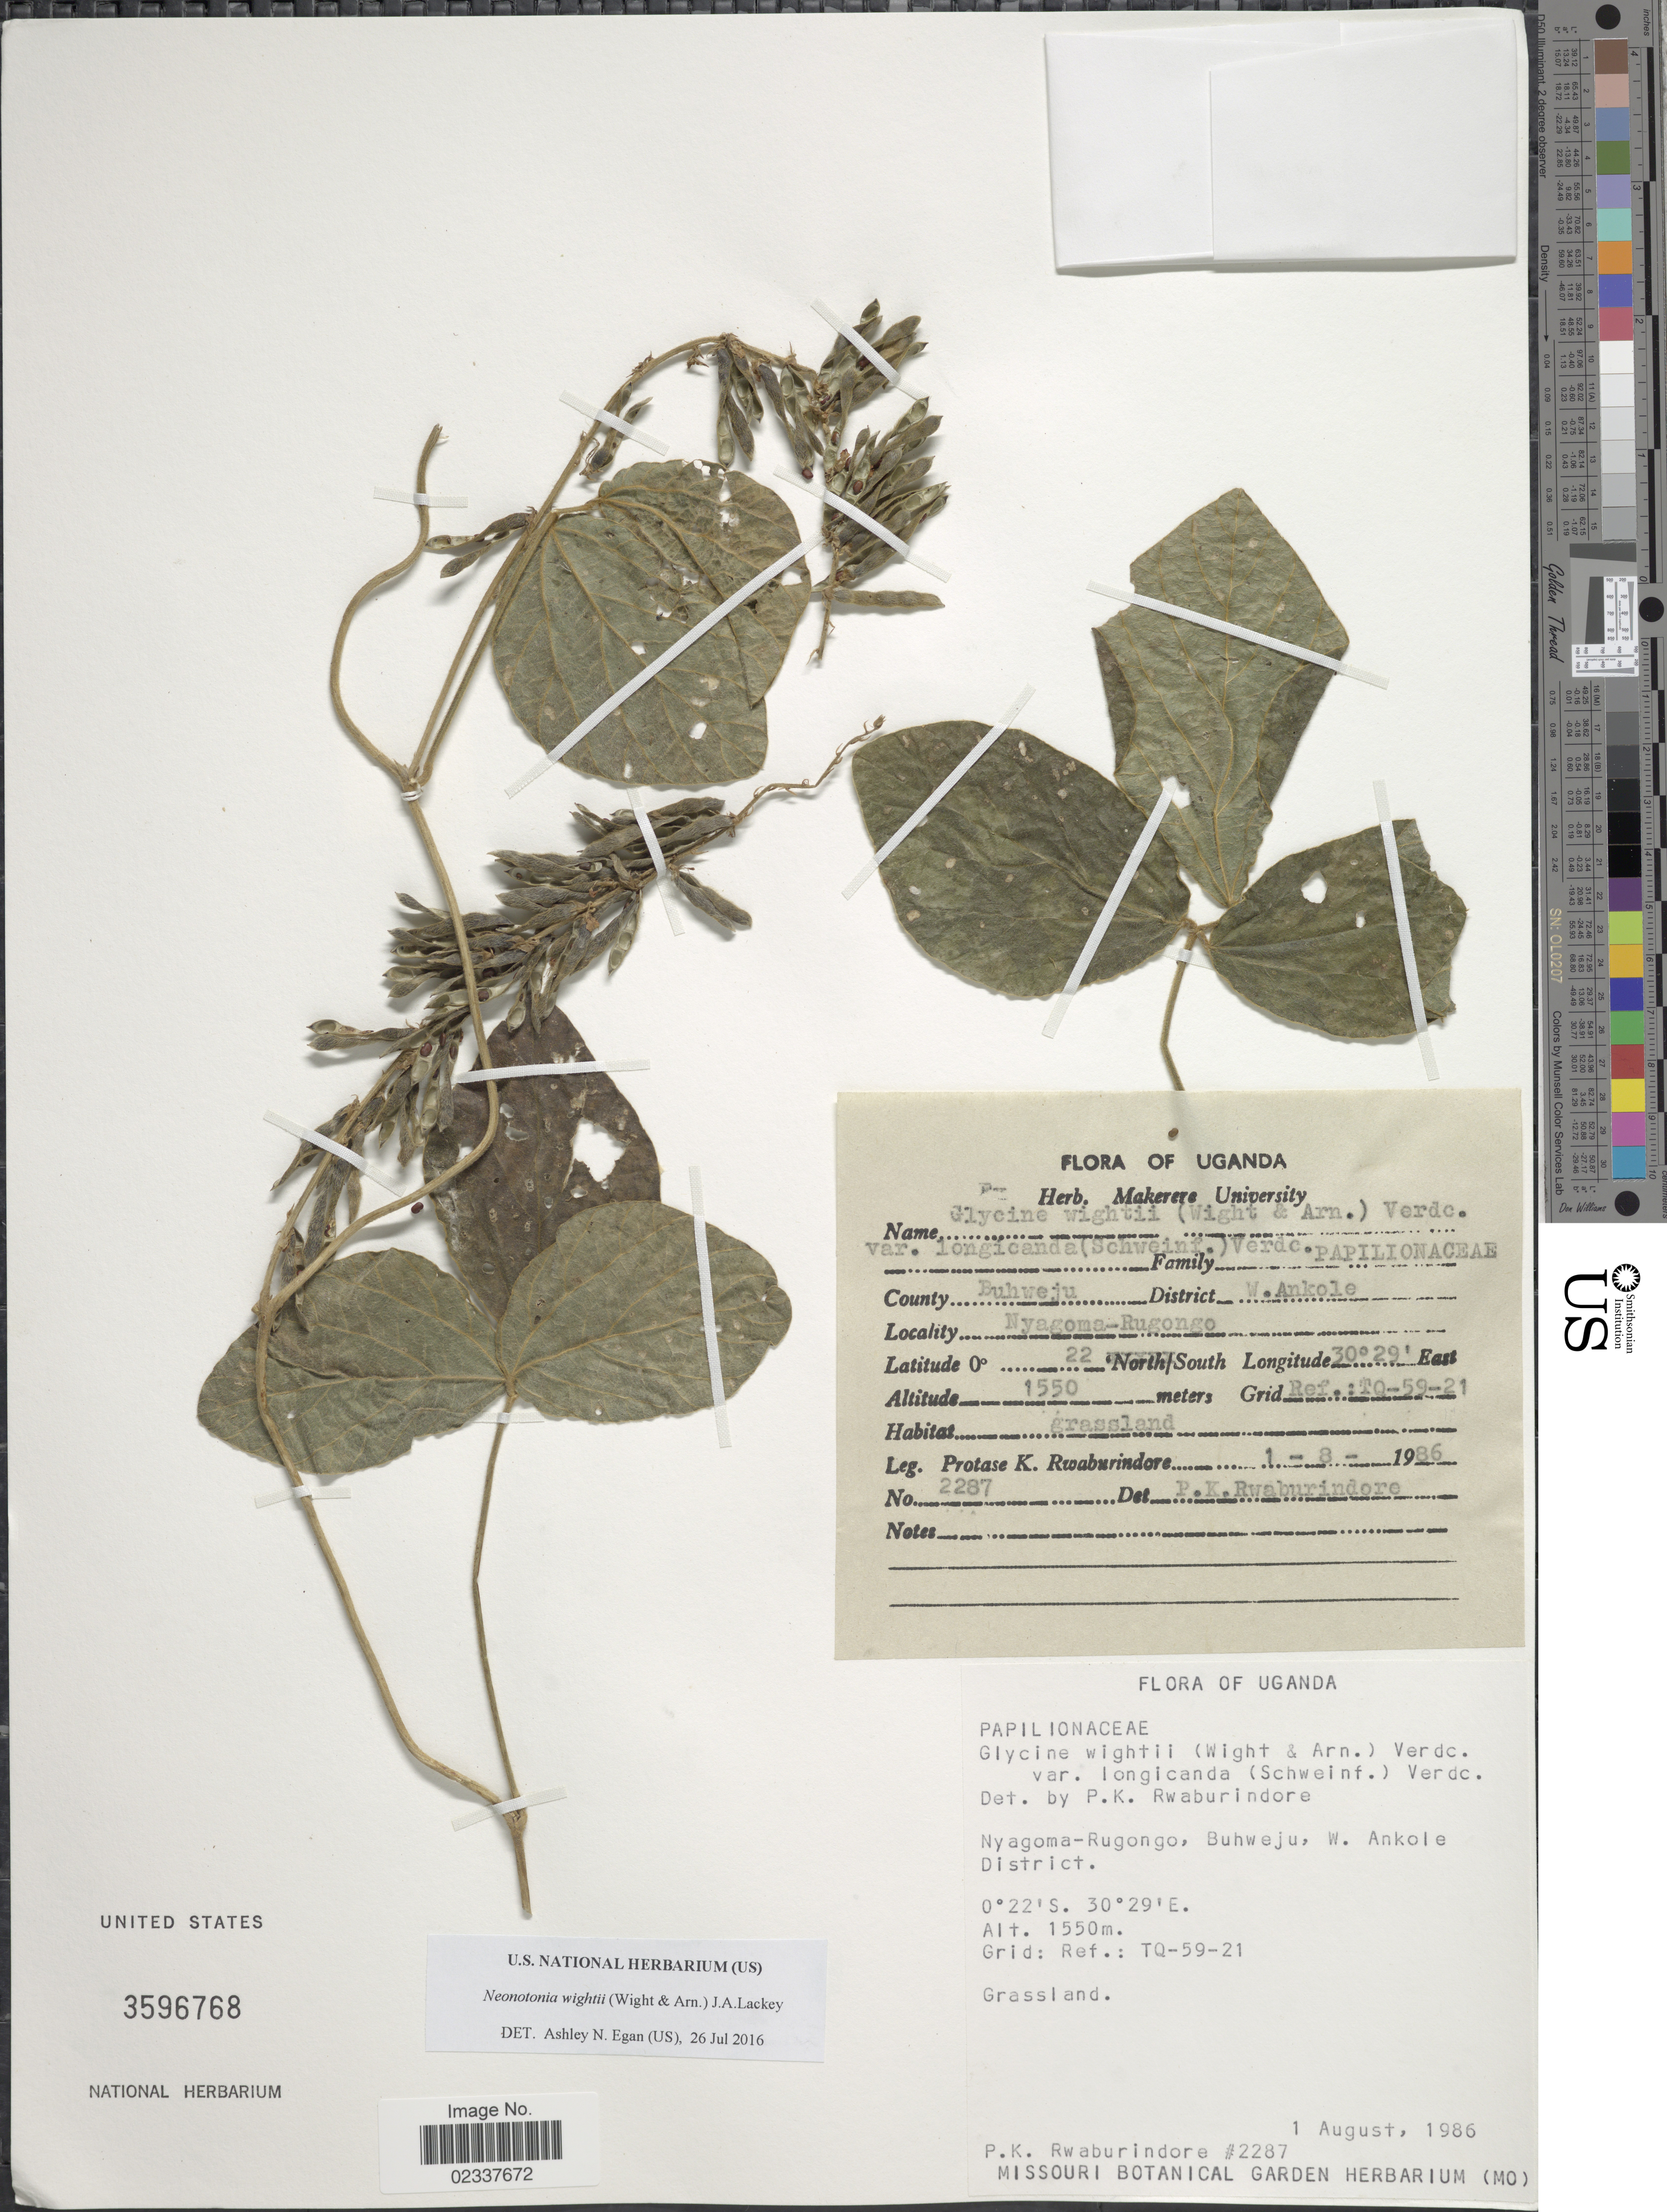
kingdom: Plantae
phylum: Tracheophyta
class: Magnoliopsida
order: Fabales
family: Fabaceae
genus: Neonotonia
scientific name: Neonotonia wightii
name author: (Arn.) J.A. Lackey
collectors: P. Rwaburindore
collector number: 2287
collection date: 1986-08-01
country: Uganda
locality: Nyagoma-Rugongo, Buhweju, W. Ankole District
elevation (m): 1550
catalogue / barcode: US 3596768